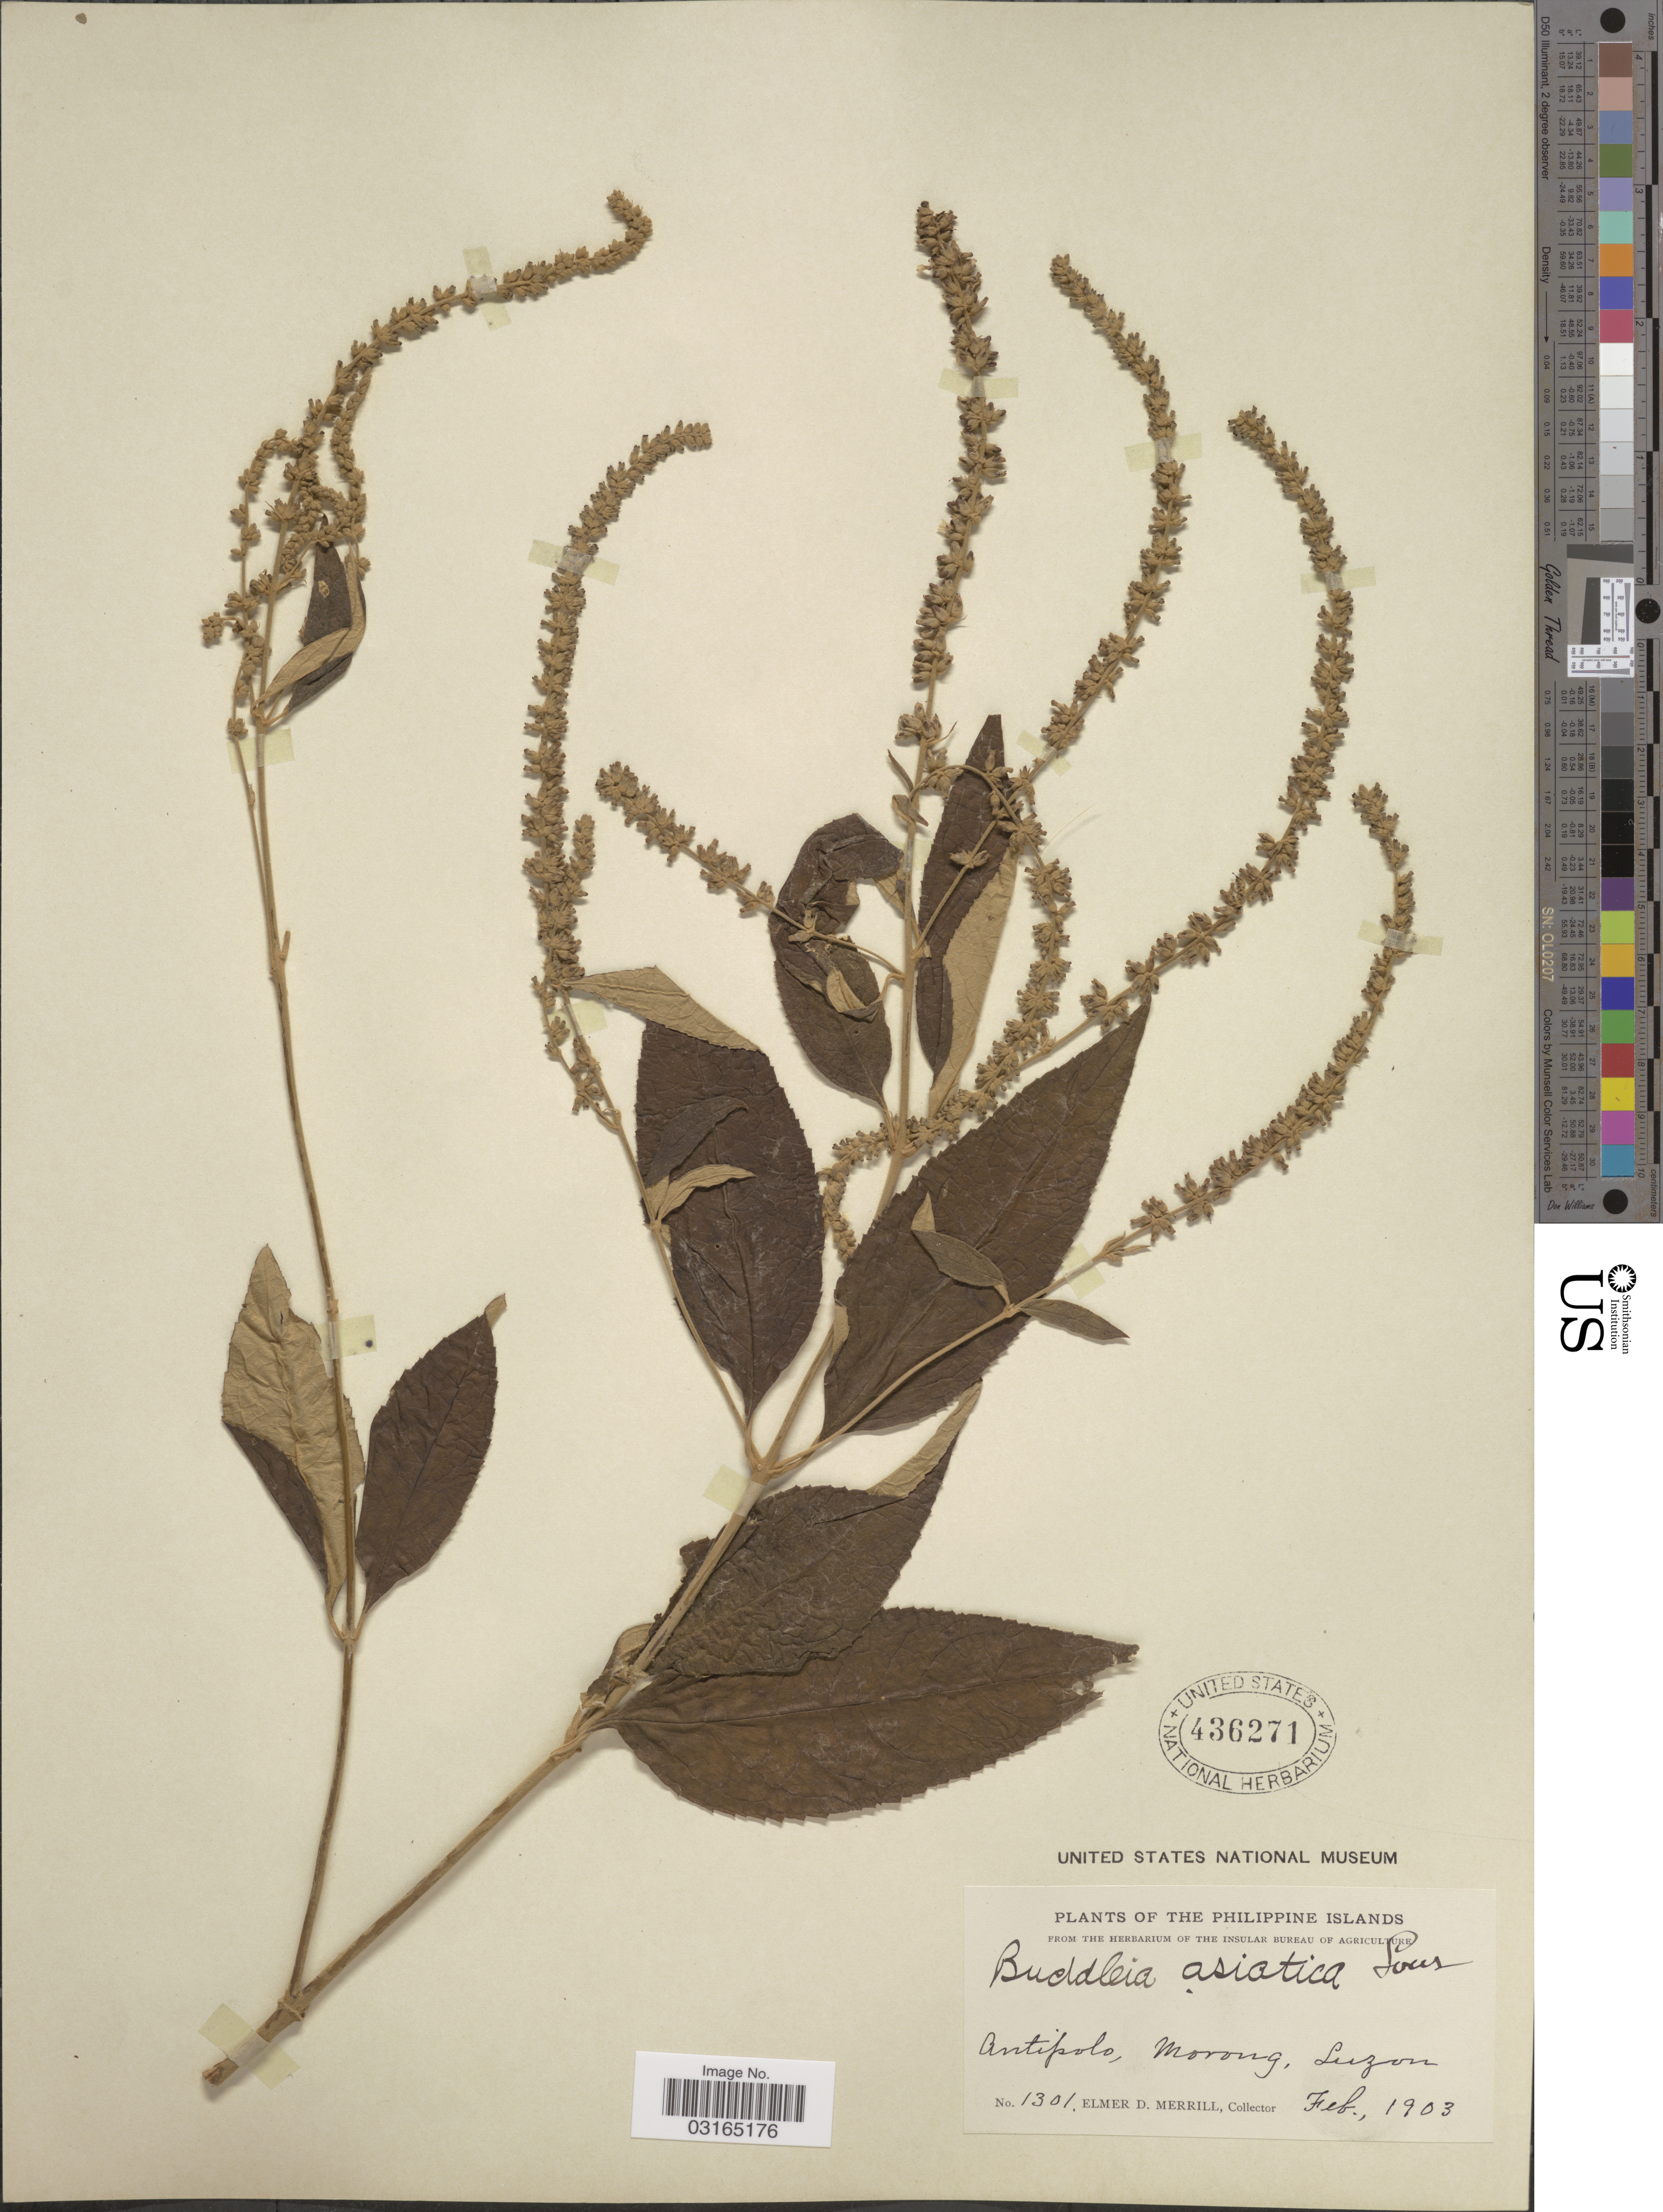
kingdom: Plantae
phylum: Tracheophyta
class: Magnoliopsida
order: Lamiales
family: Scrophulariaceae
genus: Buddleja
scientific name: Buddleja asiatica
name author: Lour.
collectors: E. D. Merrill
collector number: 1301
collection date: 1903-02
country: Philippines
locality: Antipolo, Morong, Luzon.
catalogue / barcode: US 436271